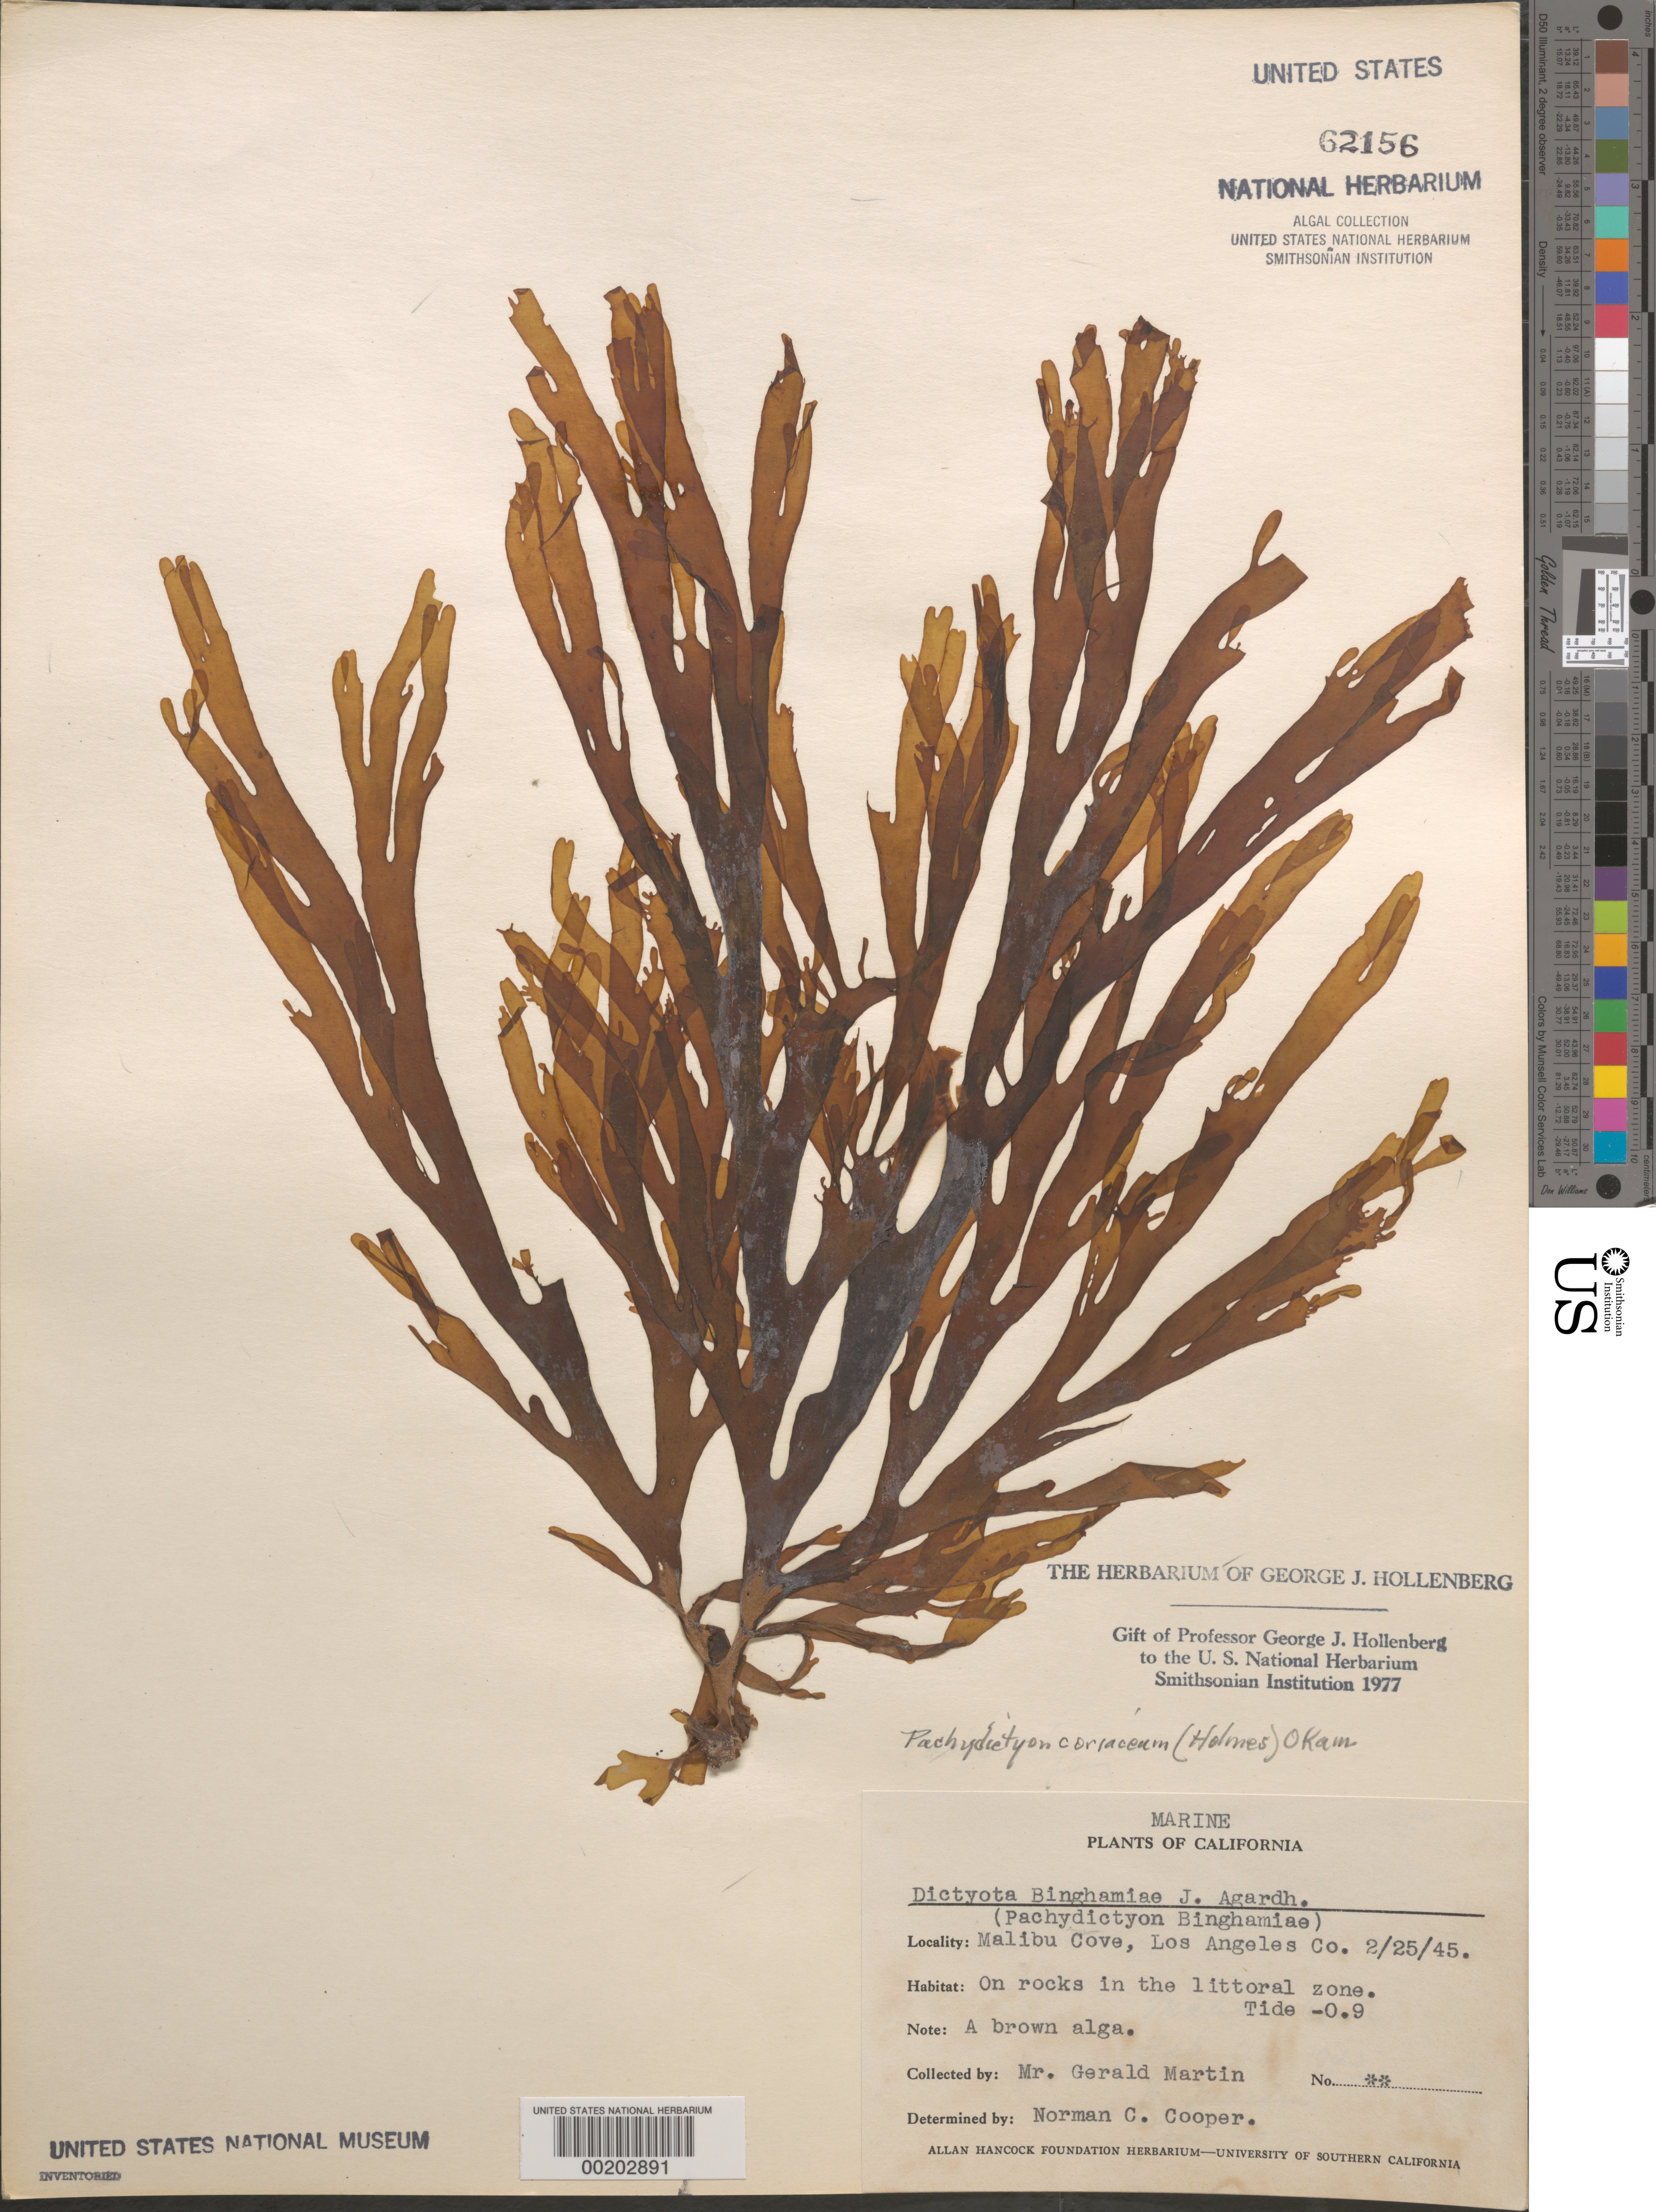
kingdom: Chromista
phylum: Ochrophyta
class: Phaeophyceae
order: Dictyotales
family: Dictyotaceae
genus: Pachydictyon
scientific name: Pachydictyon coriaceum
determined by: Hollenberg, George J.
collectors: G. Martin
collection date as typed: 25 Feb 1945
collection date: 1945-02-25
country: United States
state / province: California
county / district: Los Angeles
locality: Malibu Cove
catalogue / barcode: US 62156